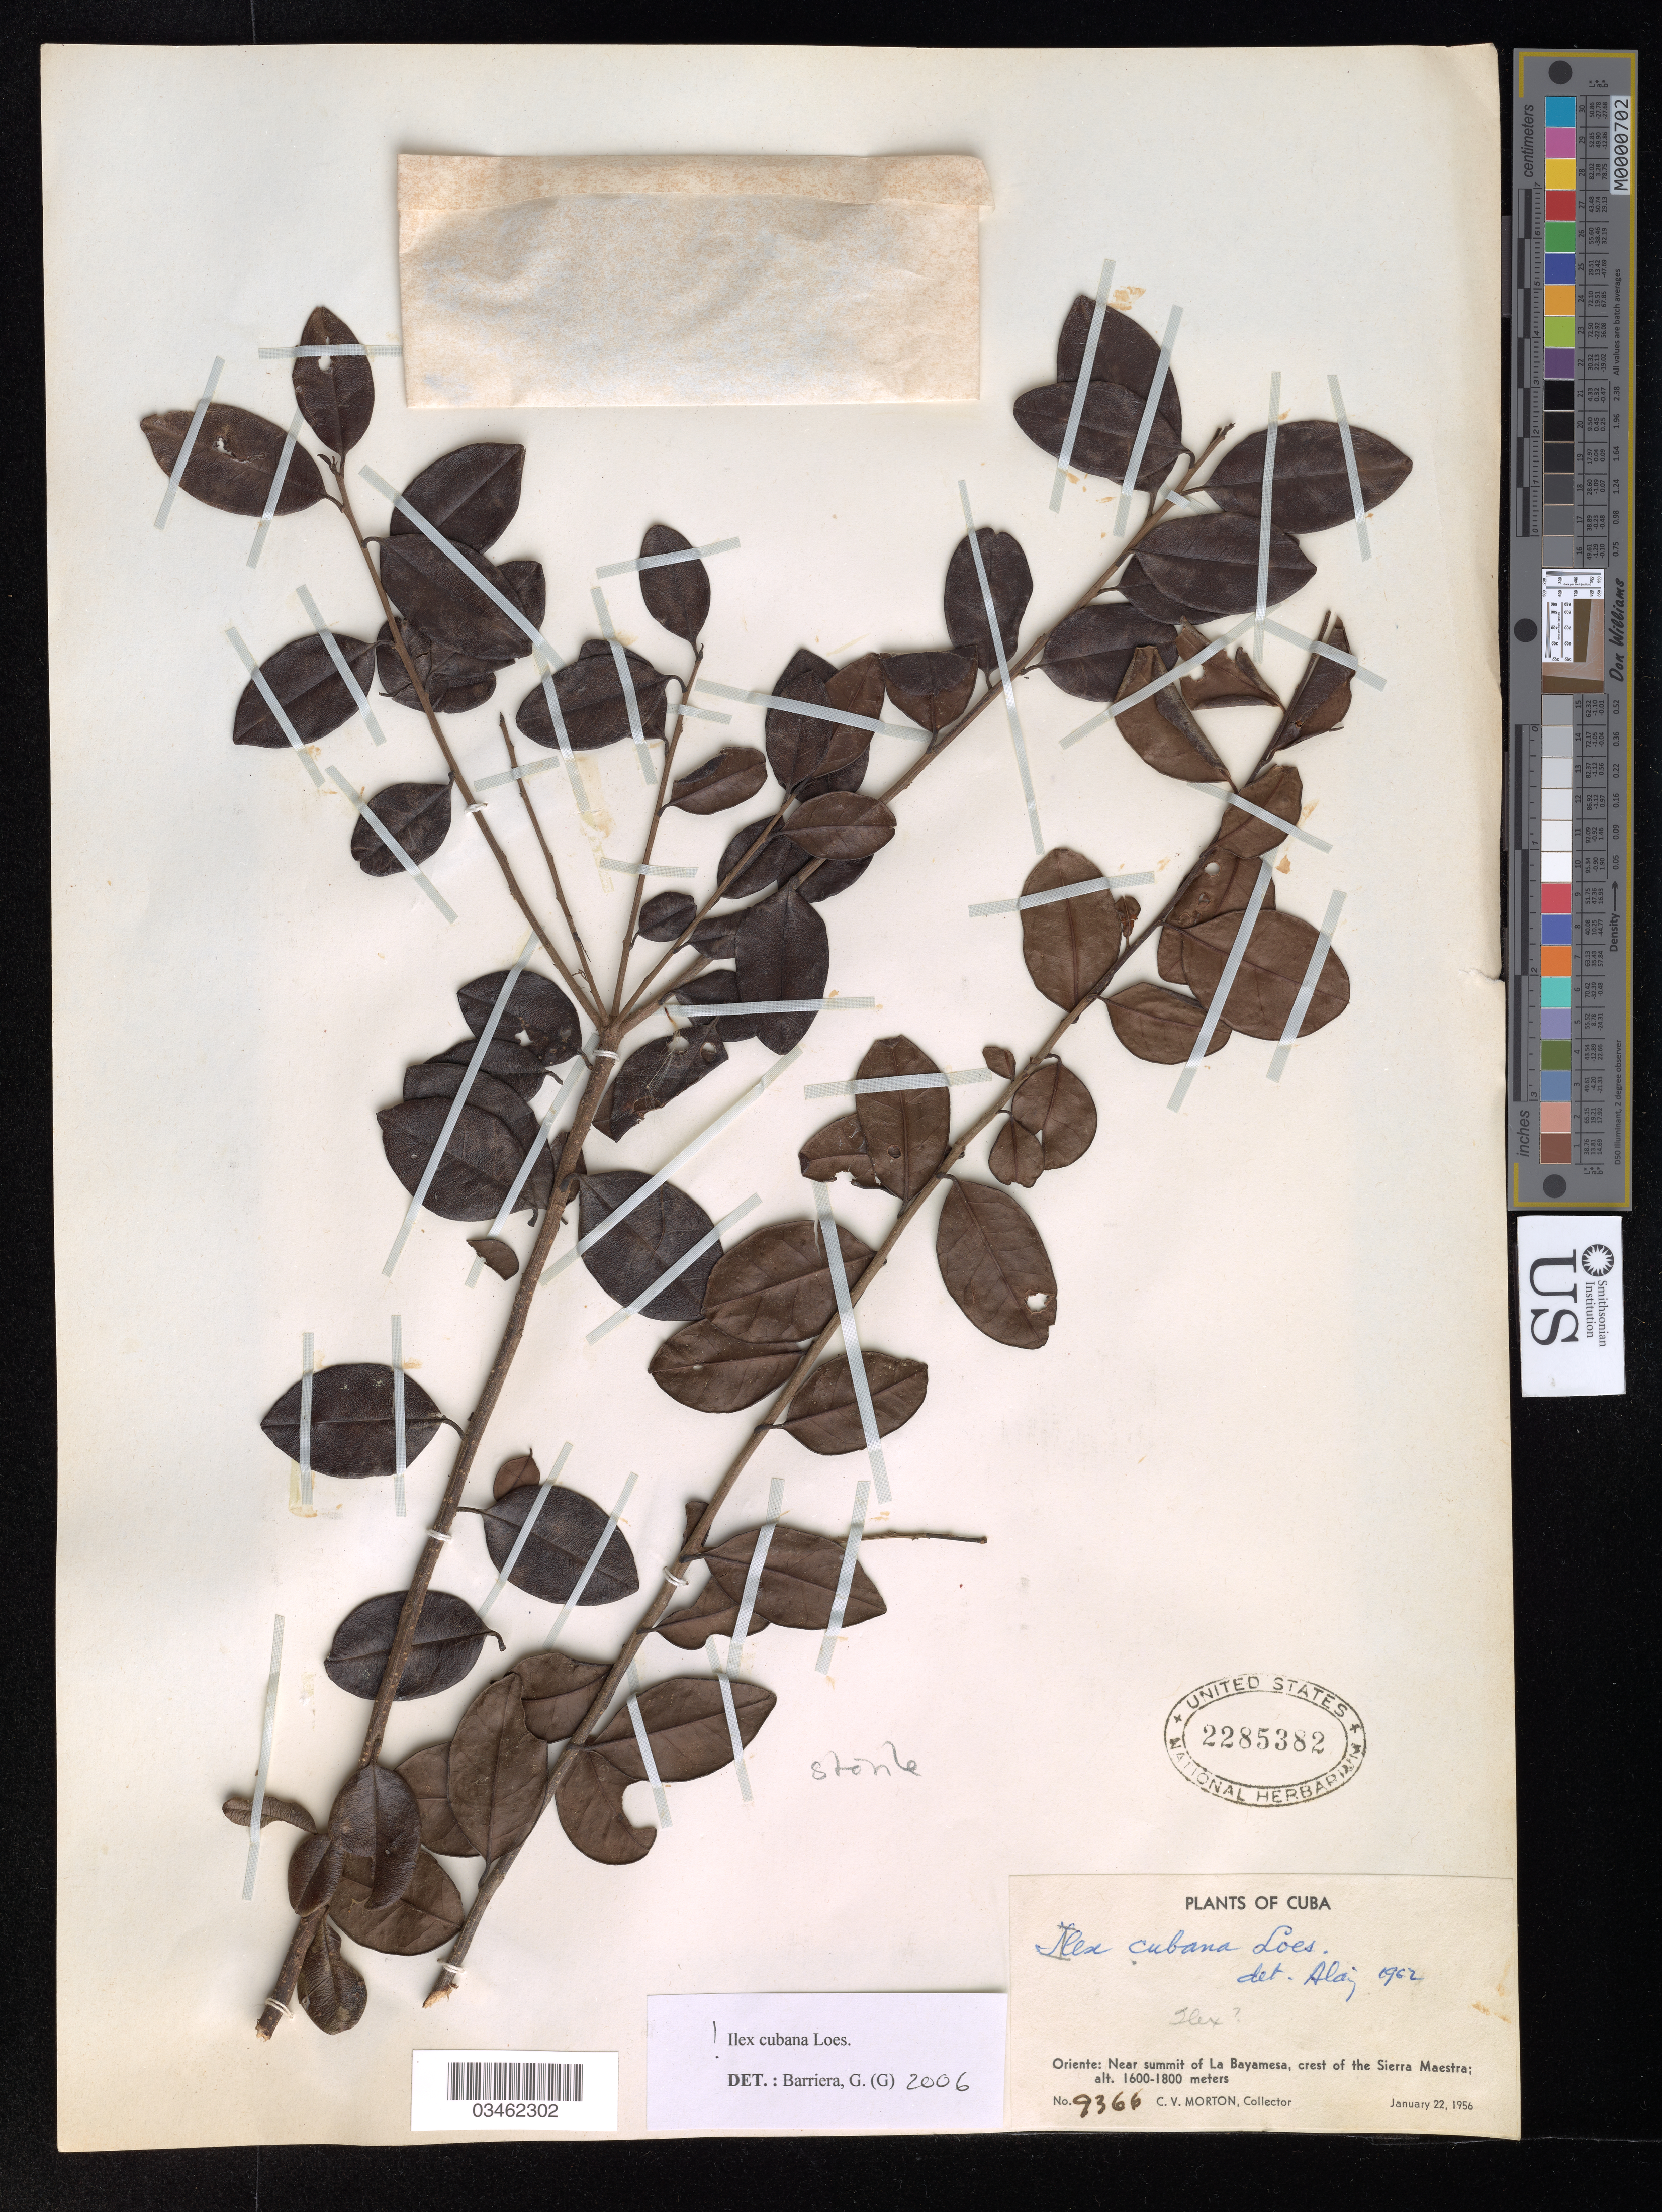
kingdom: Plantae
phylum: Tracheophyta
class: Magnoliopsida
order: Aquifoliales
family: Aquifoliaceae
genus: Ilex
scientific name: Ilex cubana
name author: Loes.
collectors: C. V. Morton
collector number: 9366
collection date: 1956-01-22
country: Cuba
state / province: Oriente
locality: Near summit of La Bayamesa, crest of the Sierra Maestra.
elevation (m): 1600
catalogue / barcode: US 2285382